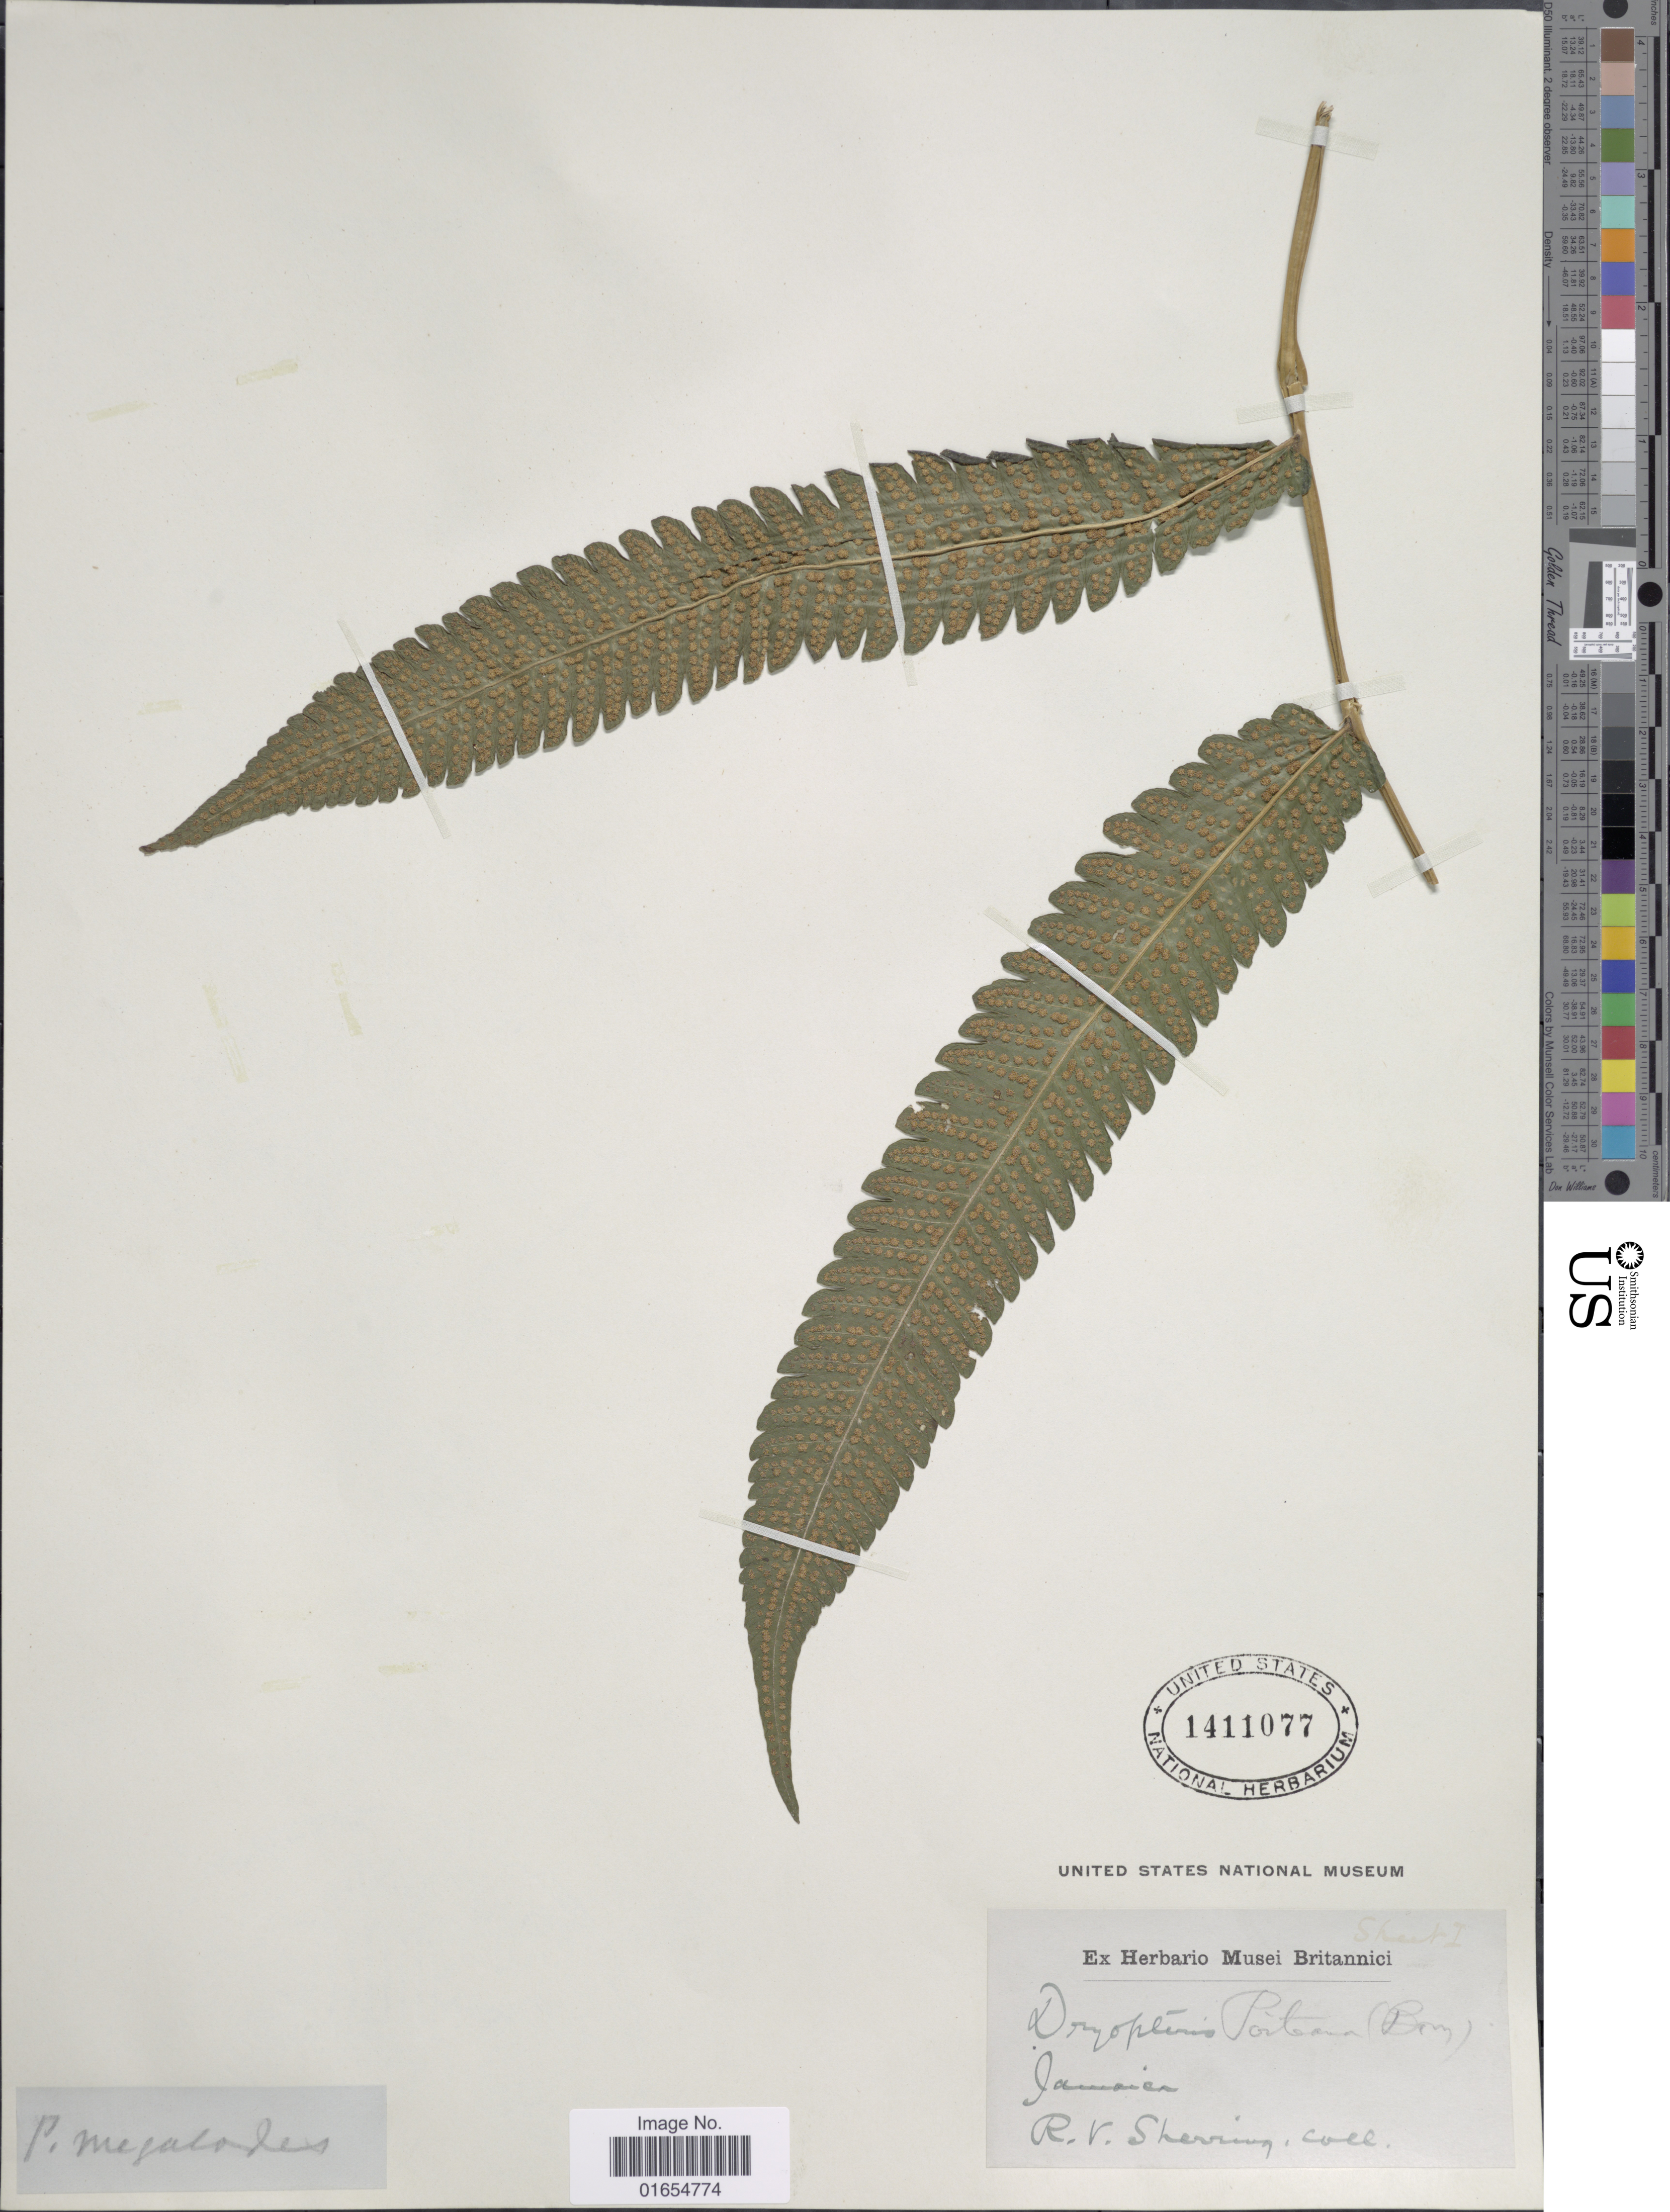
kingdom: Plantae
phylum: Tracheophyta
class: Polypodiopsida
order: Polypodiales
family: Thelypteridaceae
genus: Goniopteris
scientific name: Goniopteris poiteana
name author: (Bory) Ching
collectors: R. Sherring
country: Jamaica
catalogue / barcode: US 1411077